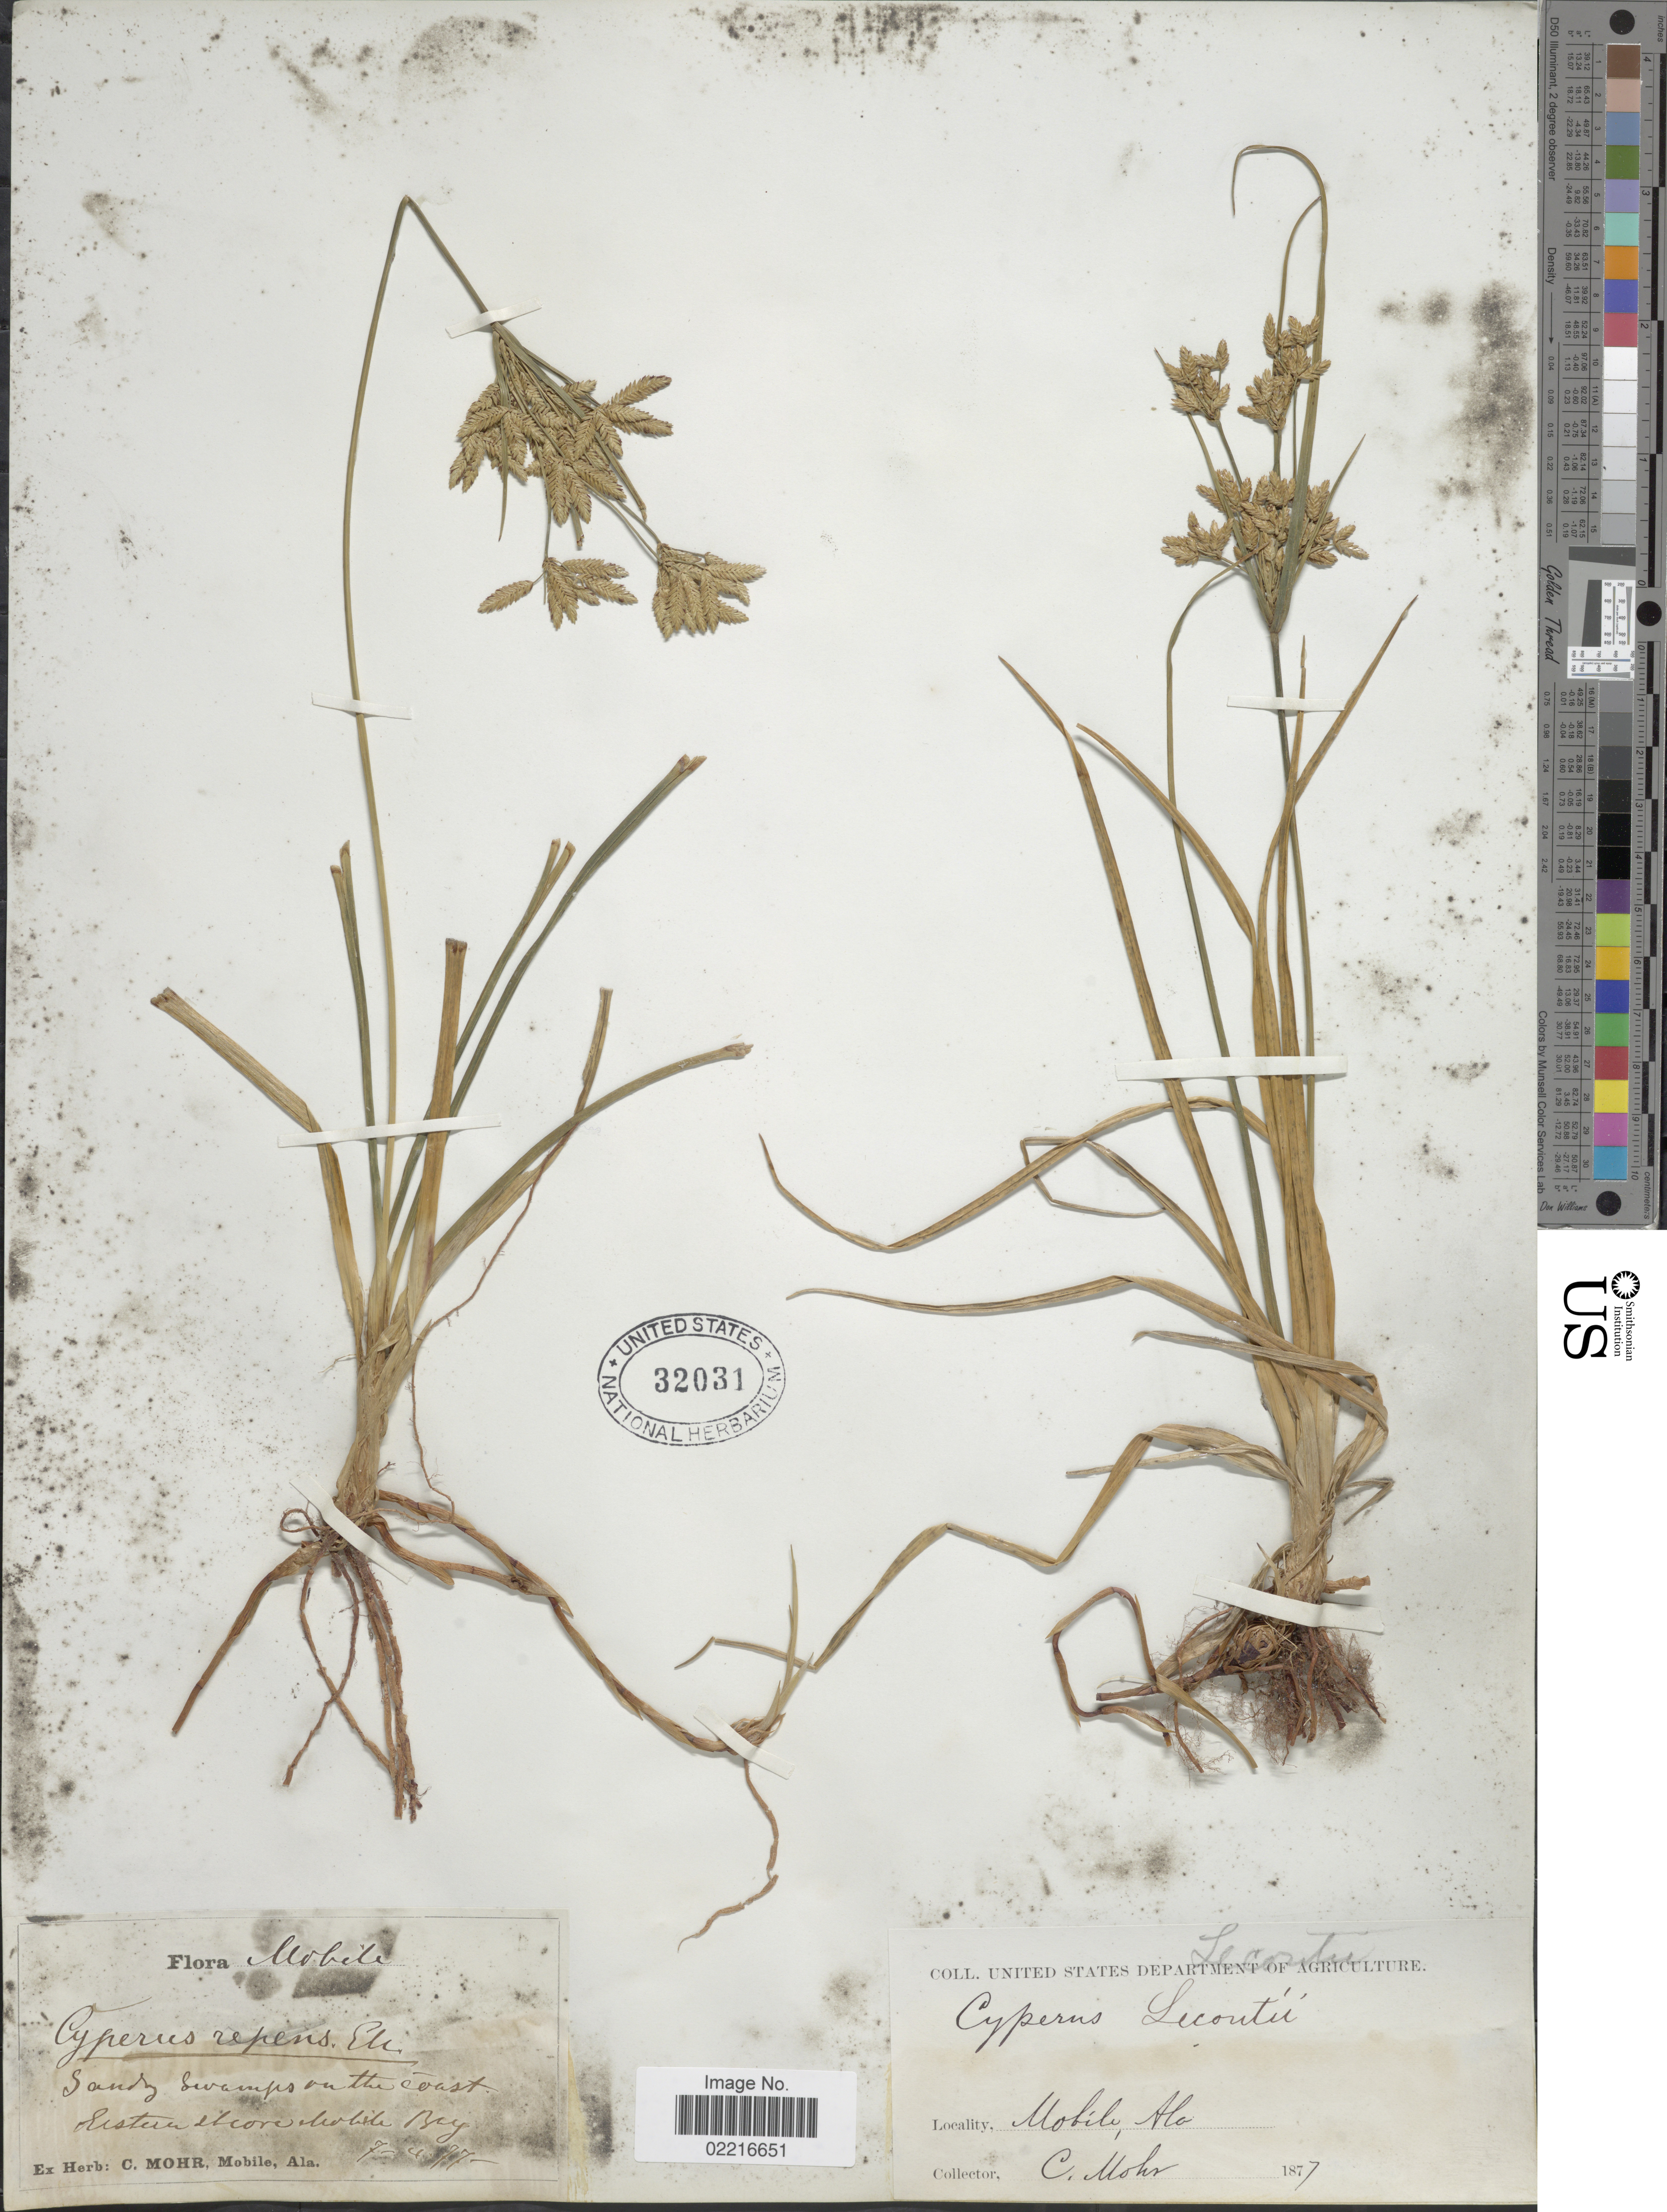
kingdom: Plantae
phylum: Tracheophyta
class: Liliopsida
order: Poales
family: Cyperaceae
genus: Cyperus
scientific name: Cyperus lecontei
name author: Torr. ex Steud.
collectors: C. T. Mohr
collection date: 1877-07-04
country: United States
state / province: Alabama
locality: Mobile, Sandy swamps on the coast, Eastern alcove Mobile Bay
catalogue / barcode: US 32031